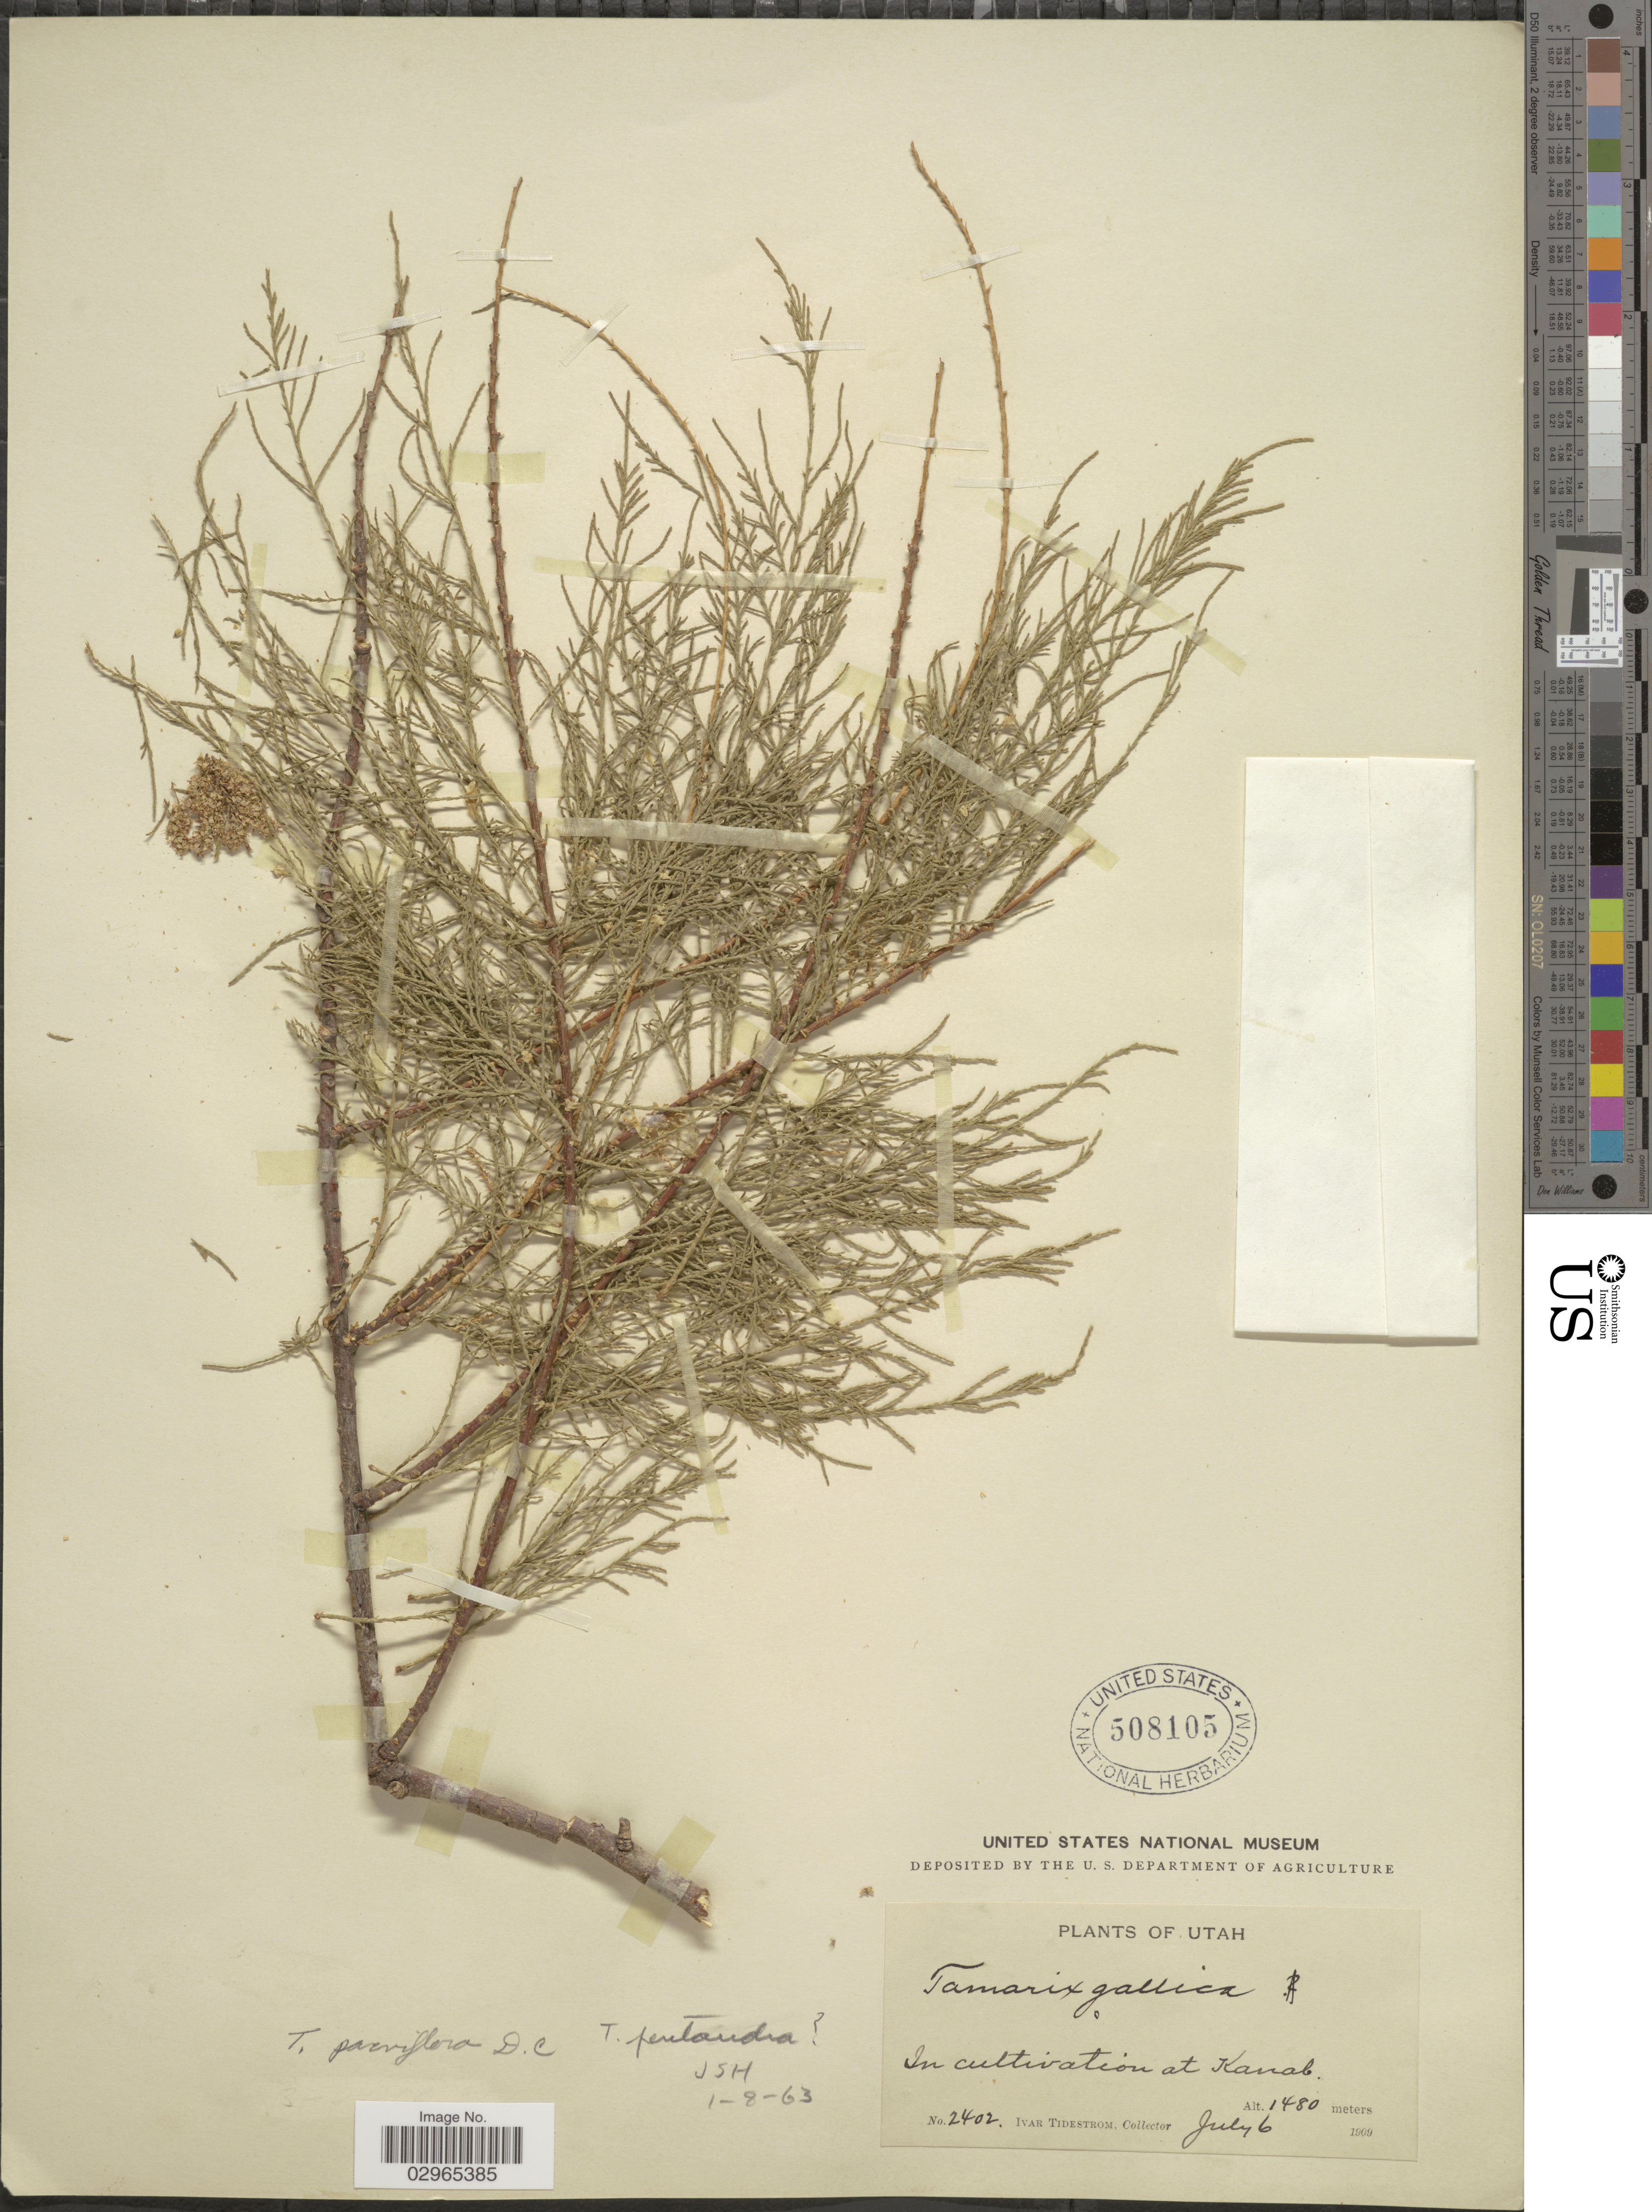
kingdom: Plantae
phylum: Tracheophyta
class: Magnoliopsida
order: Caryophyllales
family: Tamaricaceae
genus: Tamarix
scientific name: Tamarix parviflora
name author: DC.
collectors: I. F. Tidestrom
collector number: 2402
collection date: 1909-07-06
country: United States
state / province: Utah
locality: Kanab.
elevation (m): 1480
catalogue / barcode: US 508105